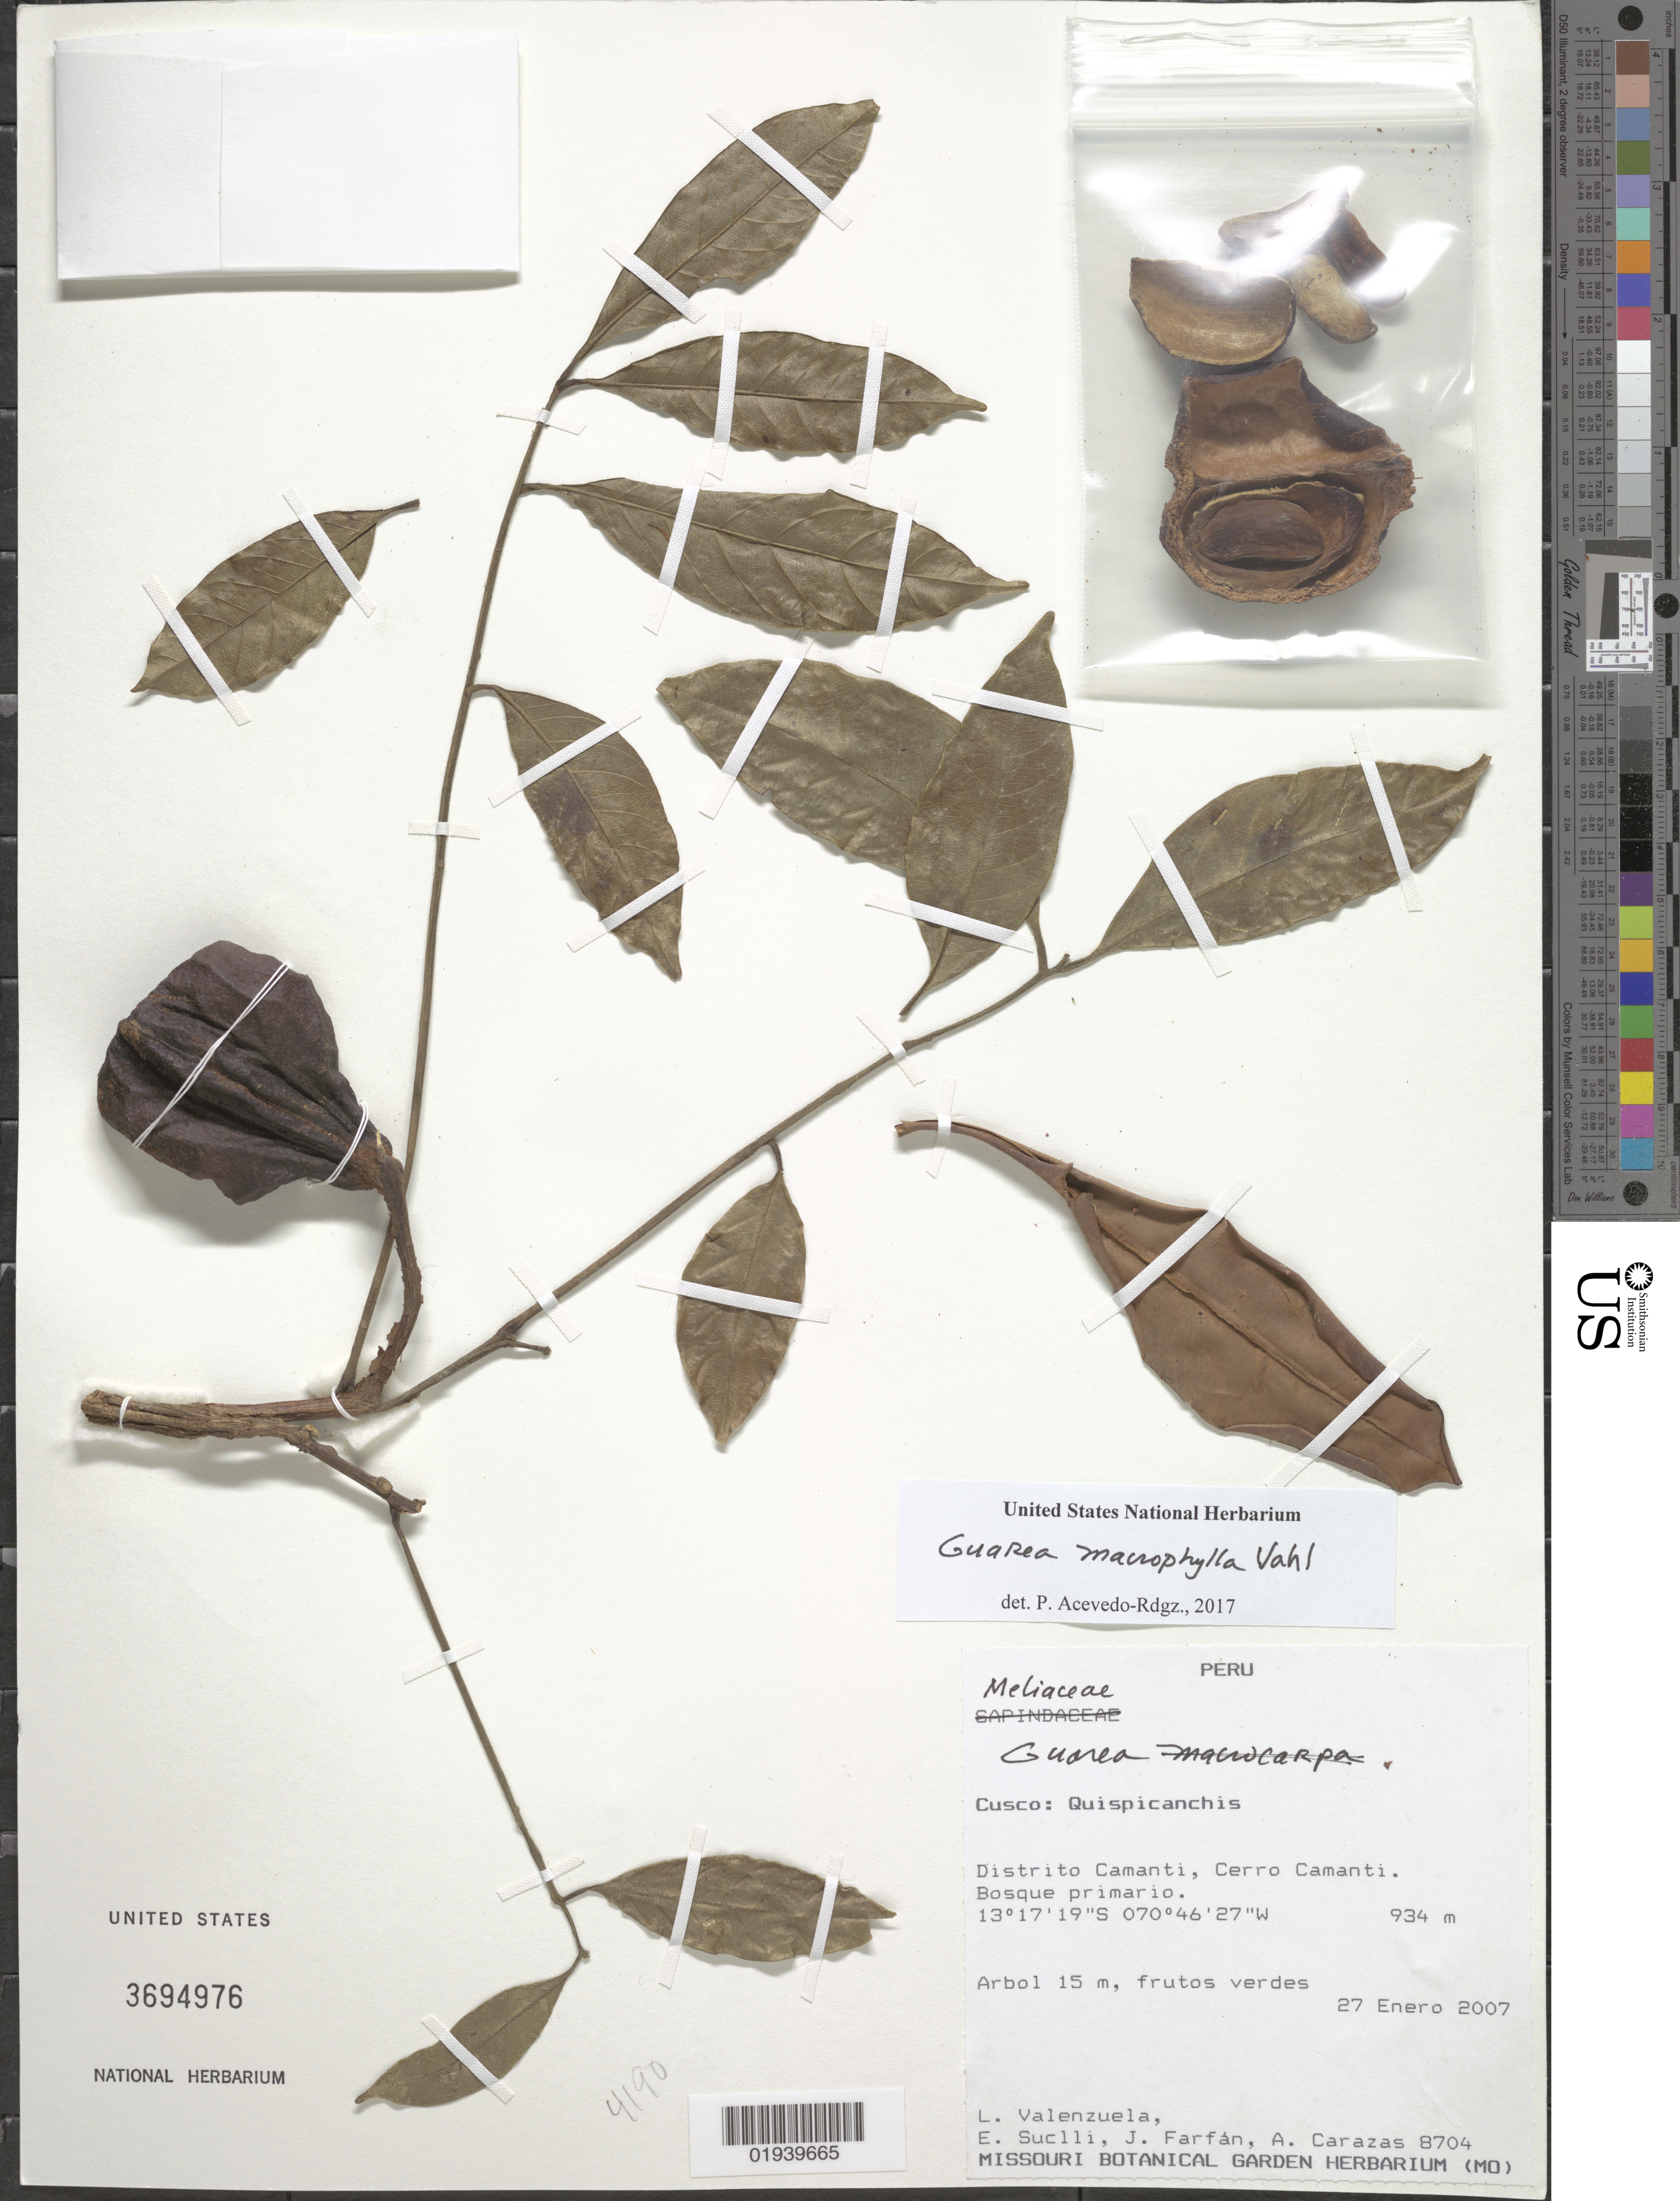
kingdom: Plantae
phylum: Tracheophyta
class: Magnoliopsida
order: Sapindales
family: Meliaceae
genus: Guarea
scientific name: Guarea macrophylla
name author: Vahl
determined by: Acevedo-Rodríguez, P., (BOT), Smithsonian Institution - National Museum of Natural History (UNITED STATES)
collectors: L. Valenzuela, E. Suclli, J. Farfán & A. Carazas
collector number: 8704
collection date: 2007-01-27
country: Peru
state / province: Cusco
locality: Quispicanchis. Distrito Camanti, Cerro Camanti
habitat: Bosque primario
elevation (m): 934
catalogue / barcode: US 3694976